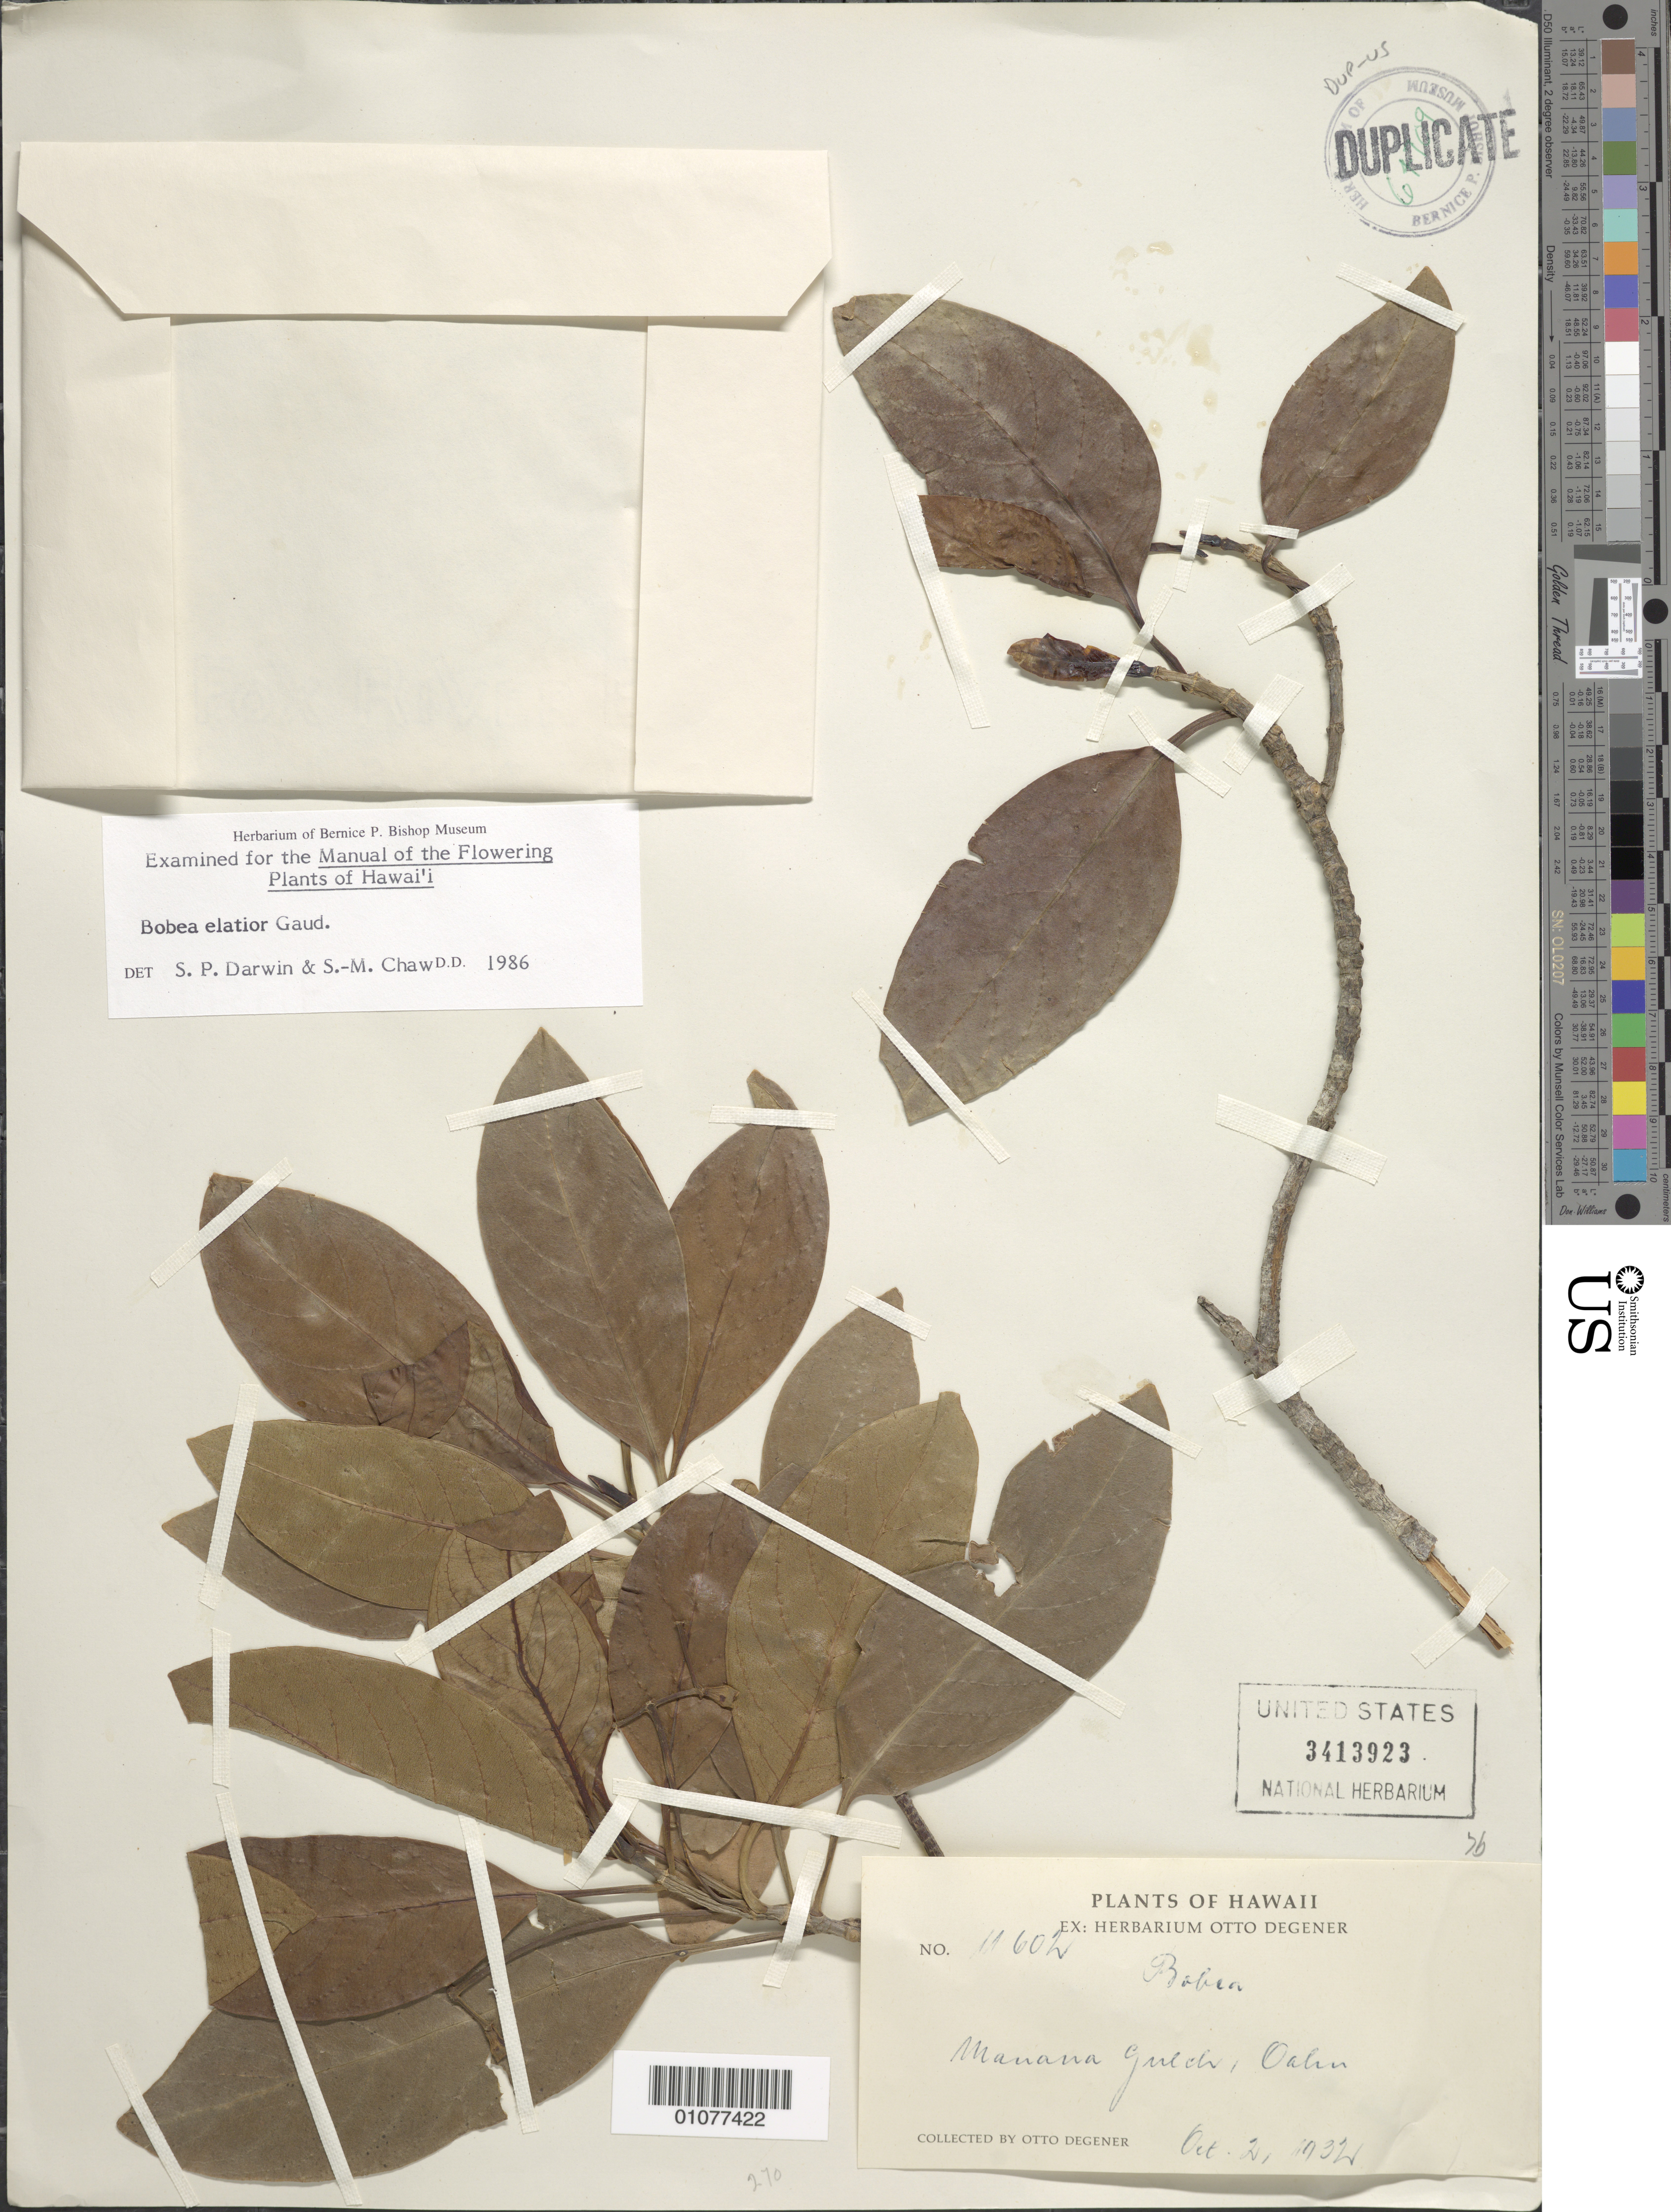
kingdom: Plantae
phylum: Tracheophyta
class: Magnoliopsida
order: Gentianales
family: Rubiaceae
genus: Bobea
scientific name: Bobea elatior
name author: Gaudich.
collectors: O. Degener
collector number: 11602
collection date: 1932-10-02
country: United States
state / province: Hawaii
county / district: Honolulu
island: Oahu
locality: Manana Gulch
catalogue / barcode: US 3413923